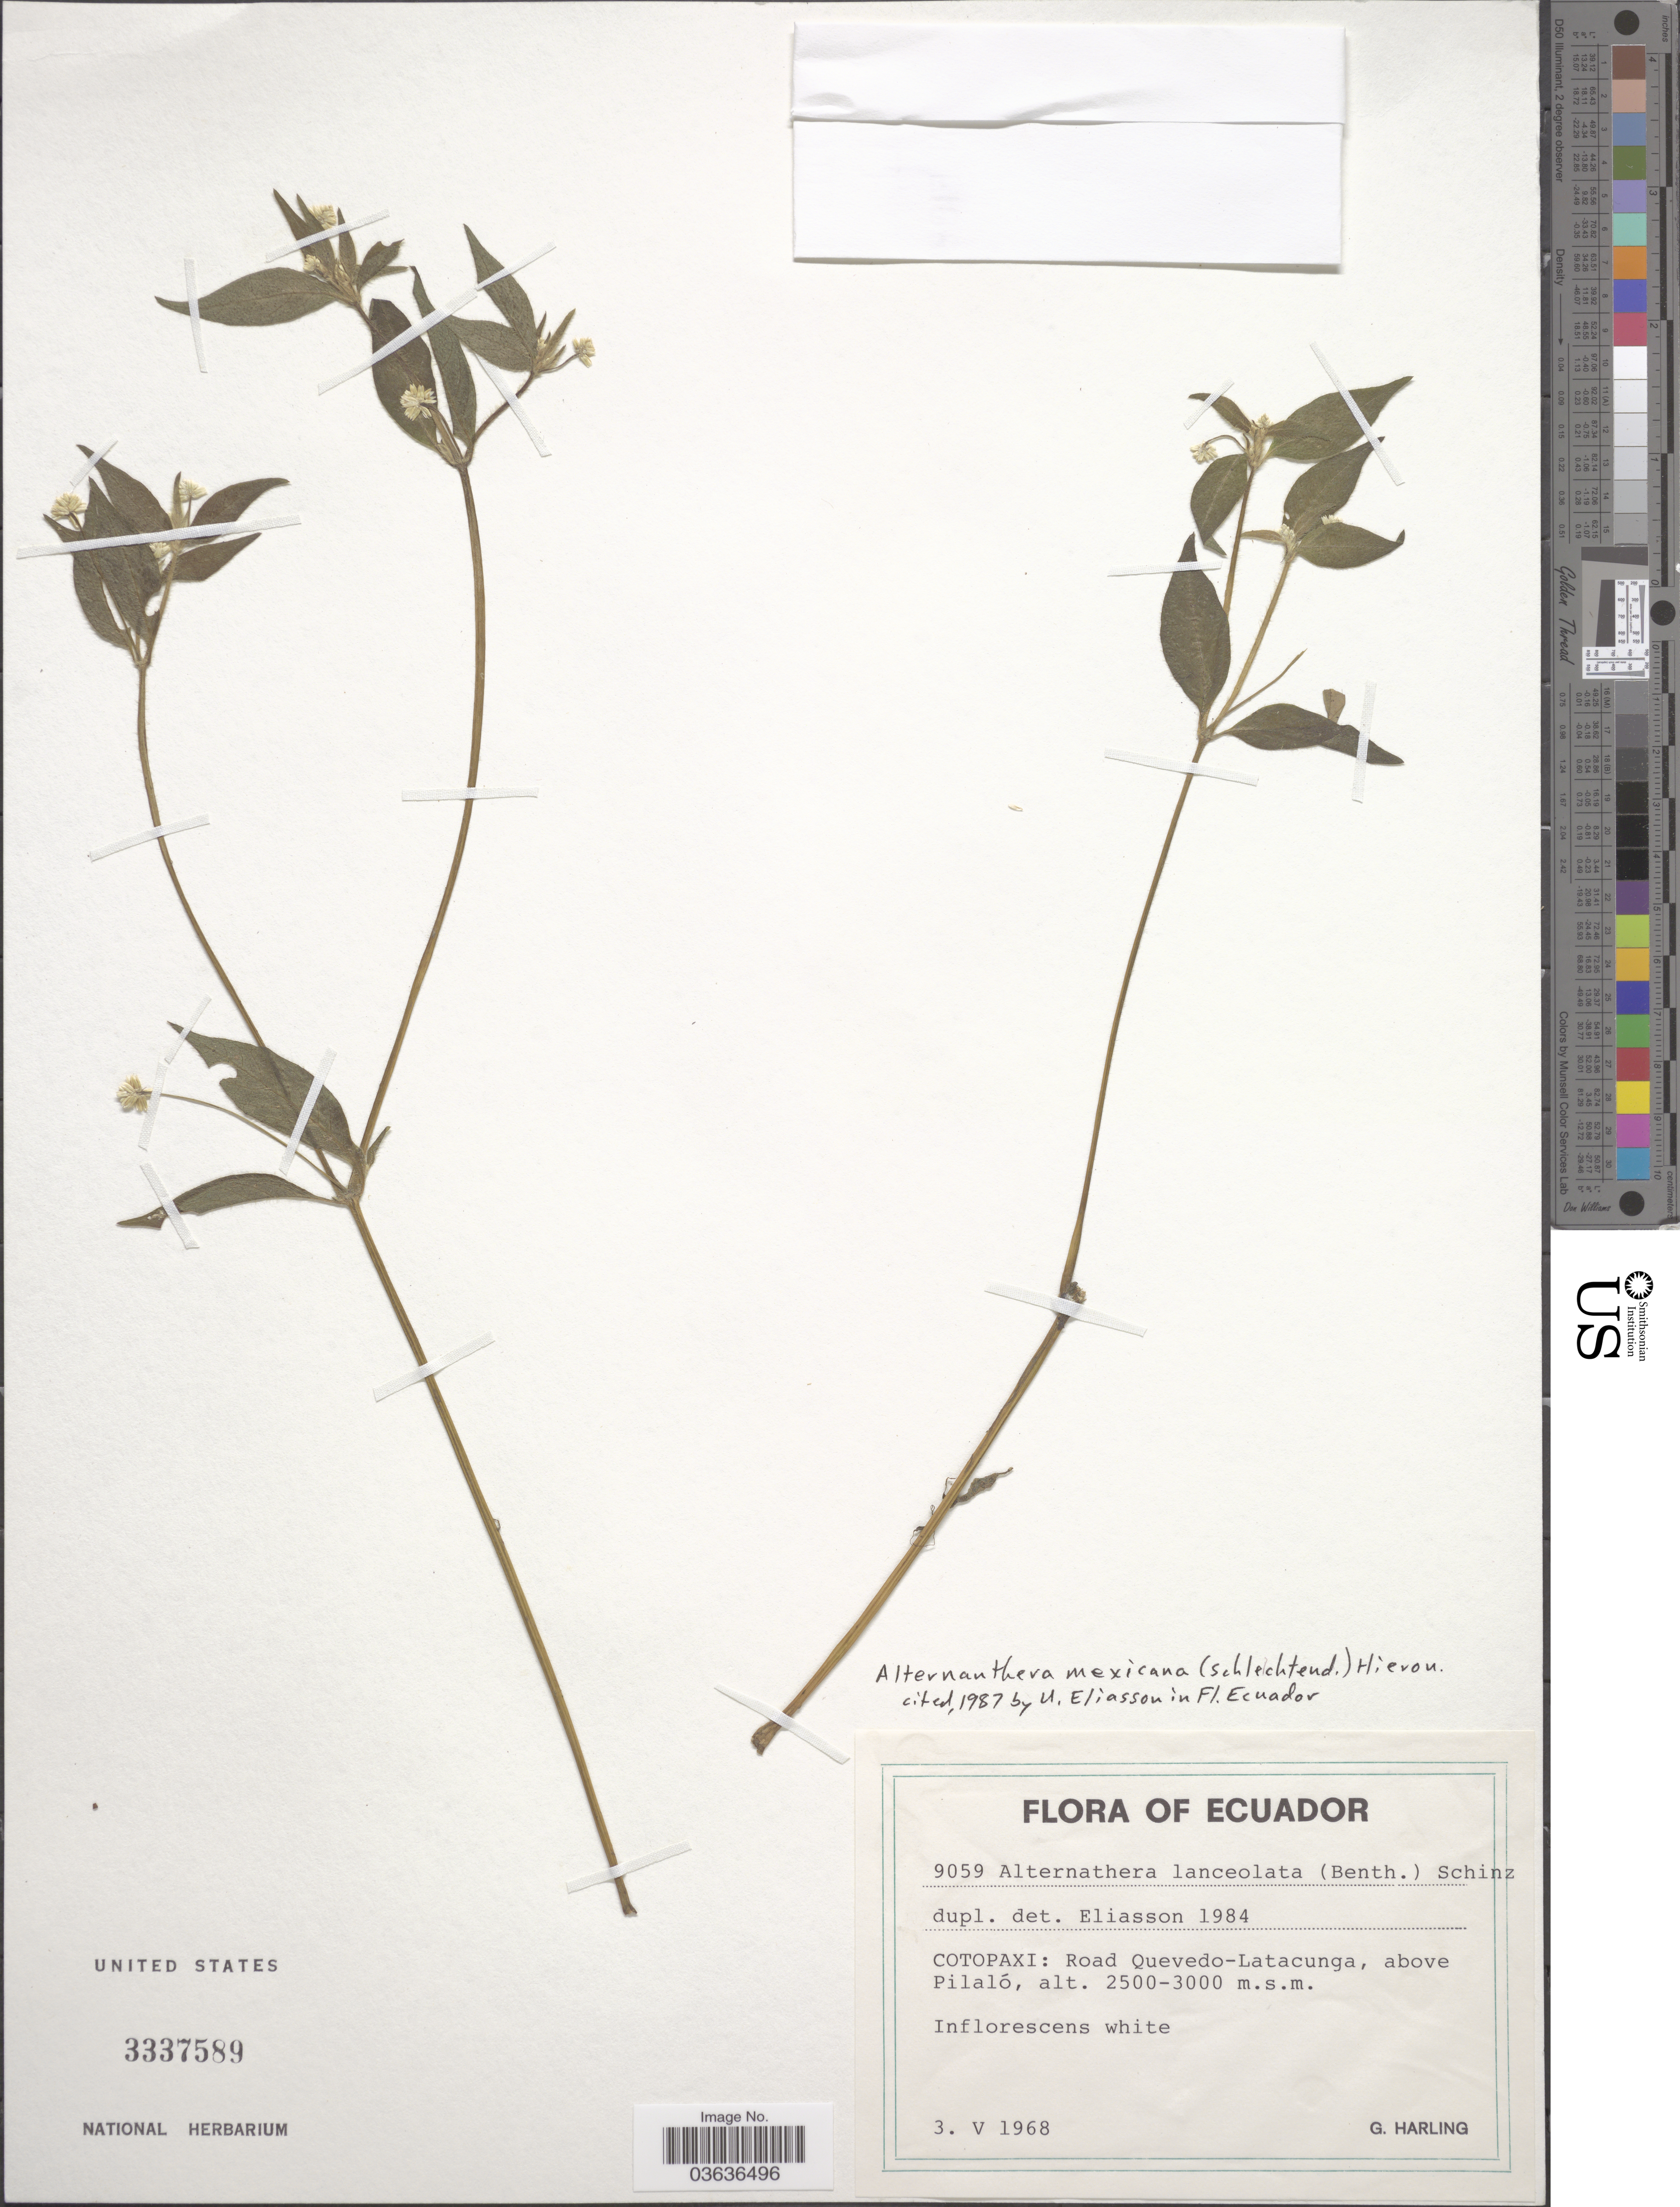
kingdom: Plantae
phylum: Tracheophyta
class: Magnoliopsida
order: Caryophyllales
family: Amaranthaceae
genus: Alternanthera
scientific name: Alternanthera mexicana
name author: Moq.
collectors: G. Harling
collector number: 9059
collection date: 1968-05-03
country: Ecuador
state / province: Cotopaxi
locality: Road Quevedo-Latacunga, above Pilaló.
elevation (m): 2500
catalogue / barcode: US 3337589